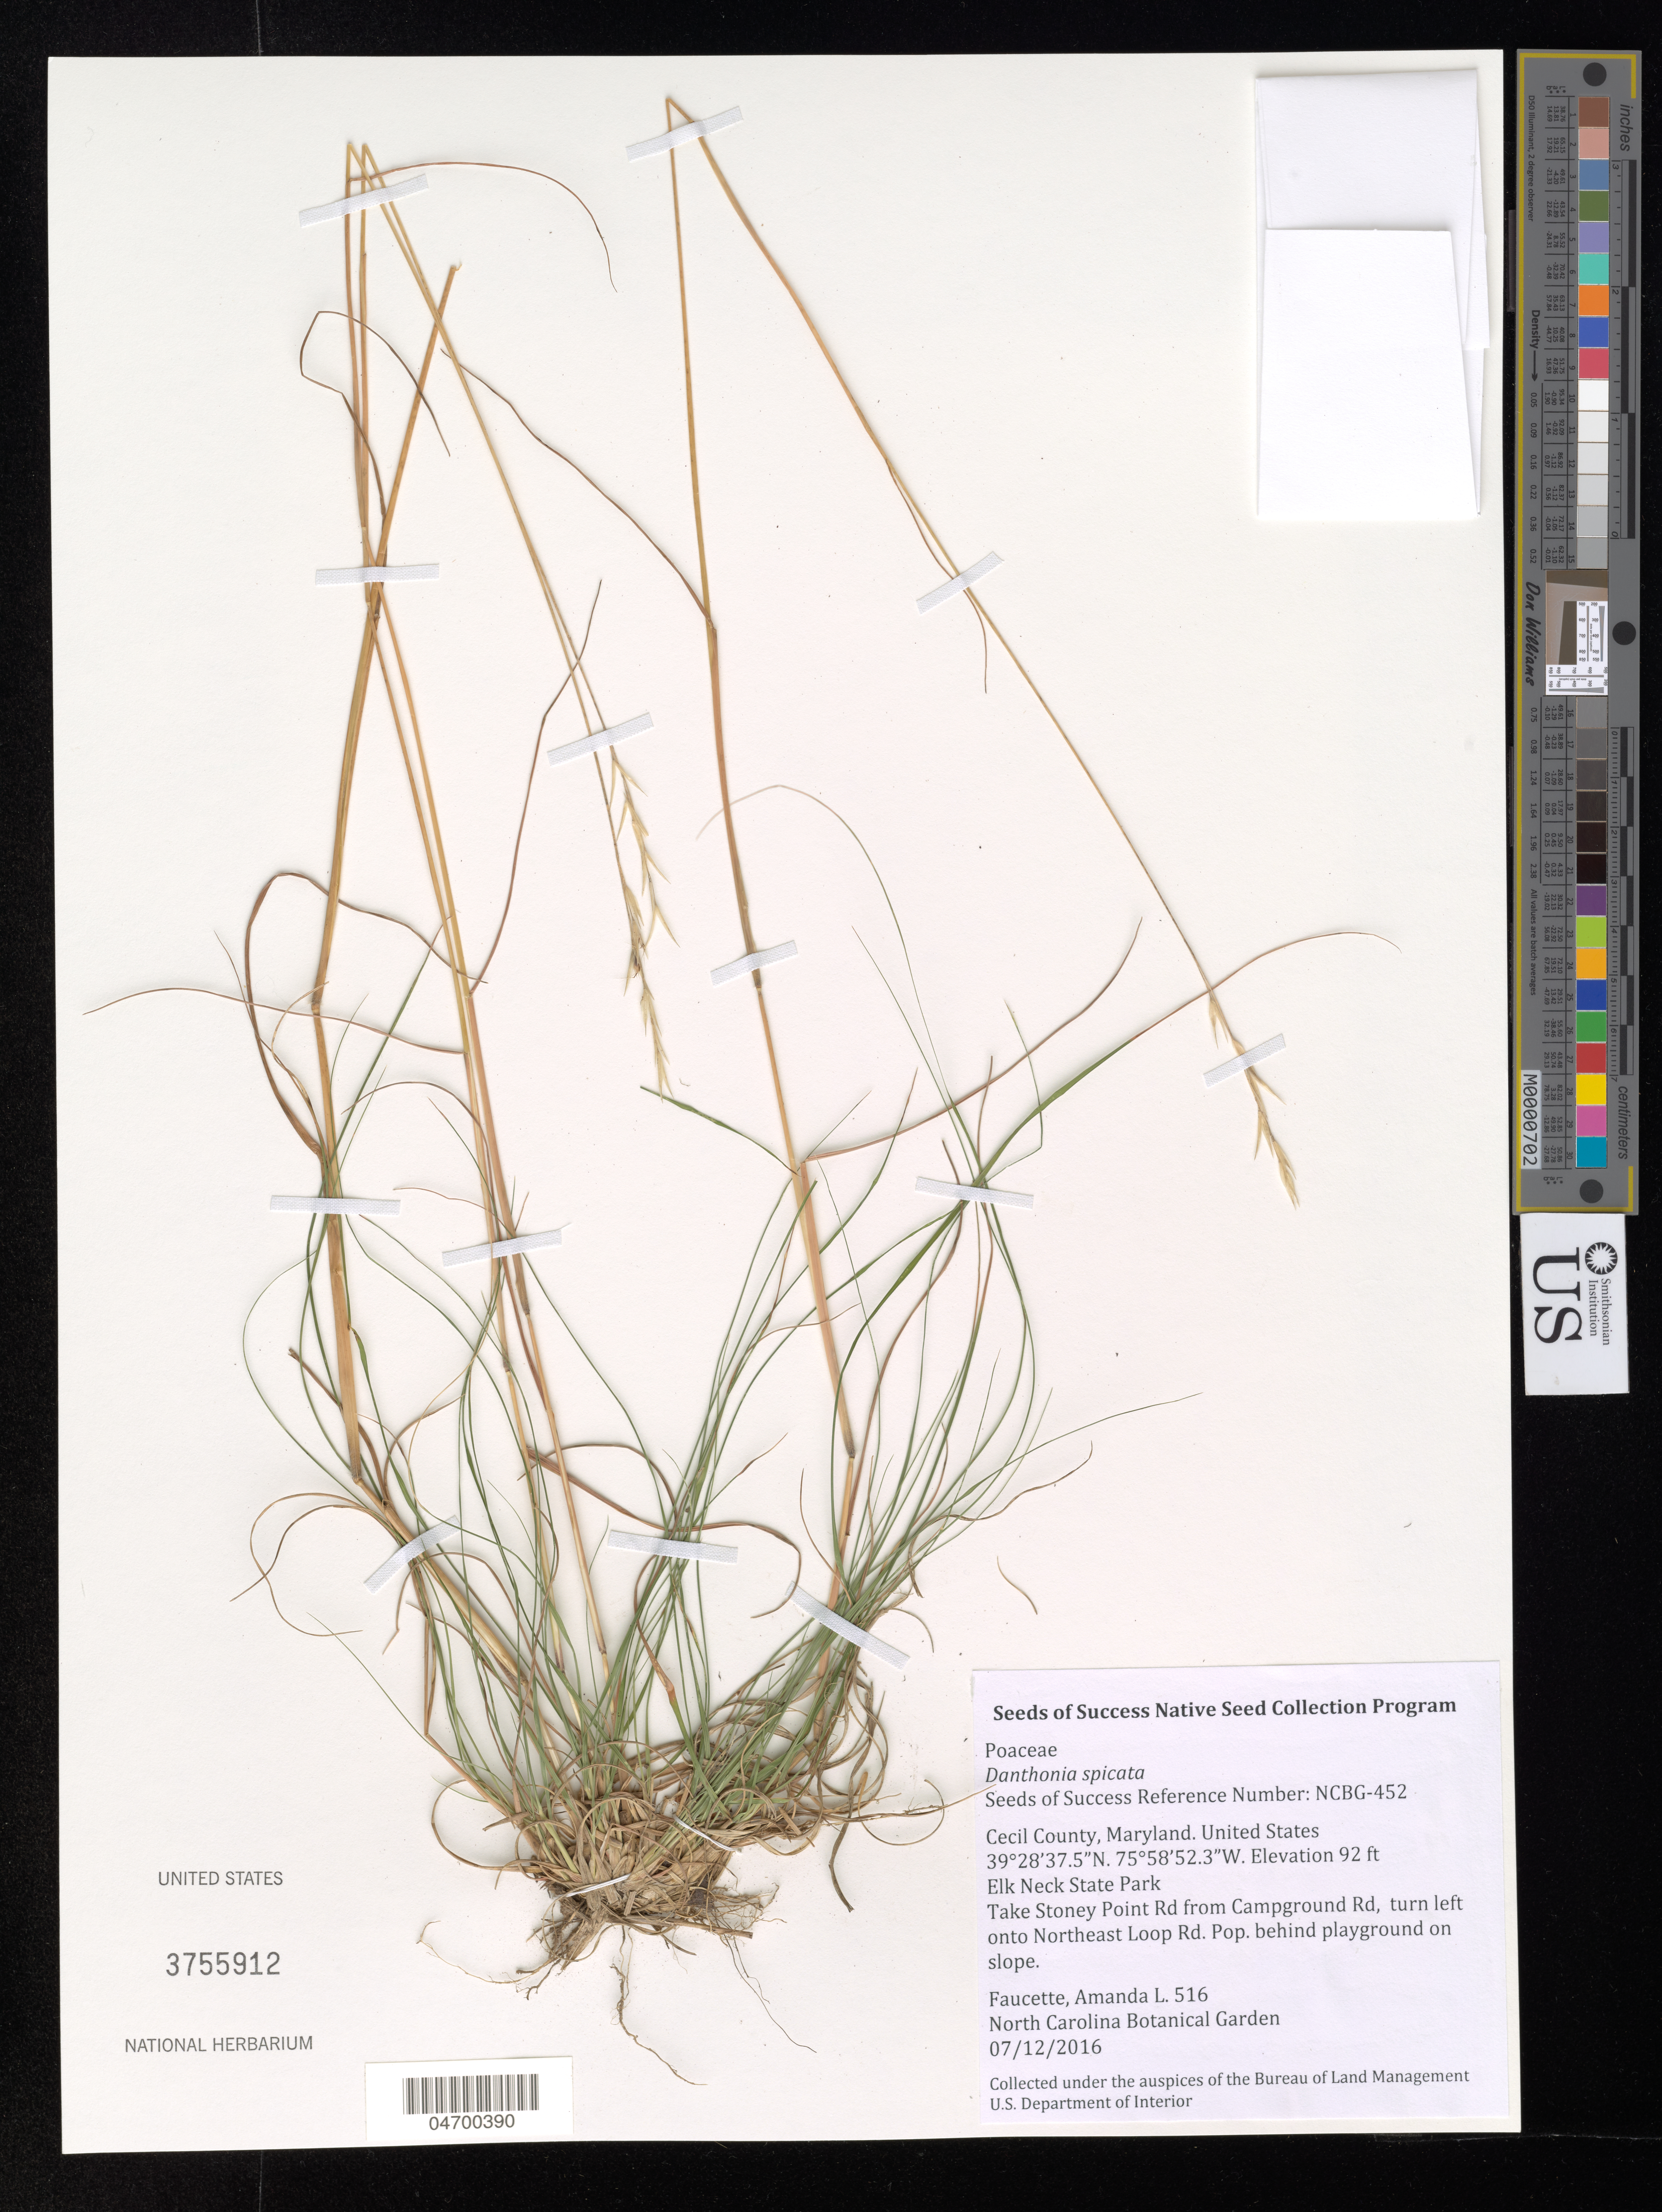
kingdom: Plantae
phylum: Tracheophyta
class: Liliopsida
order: Poales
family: Poaceae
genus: Danthonia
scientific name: Danthonia spicata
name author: (L.) P. Beauv. ex Roem. & Schult.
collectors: A. Faucette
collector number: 516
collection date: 2016-07-12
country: United States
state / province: Maryland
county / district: Cecil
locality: Cecil County. Elk Neck State Park. Take Stoney Point Rd from Campground Rd, turn left onto Northeast Loop Rd. Pop. behind playground on slope.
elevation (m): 28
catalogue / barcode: US 3755912